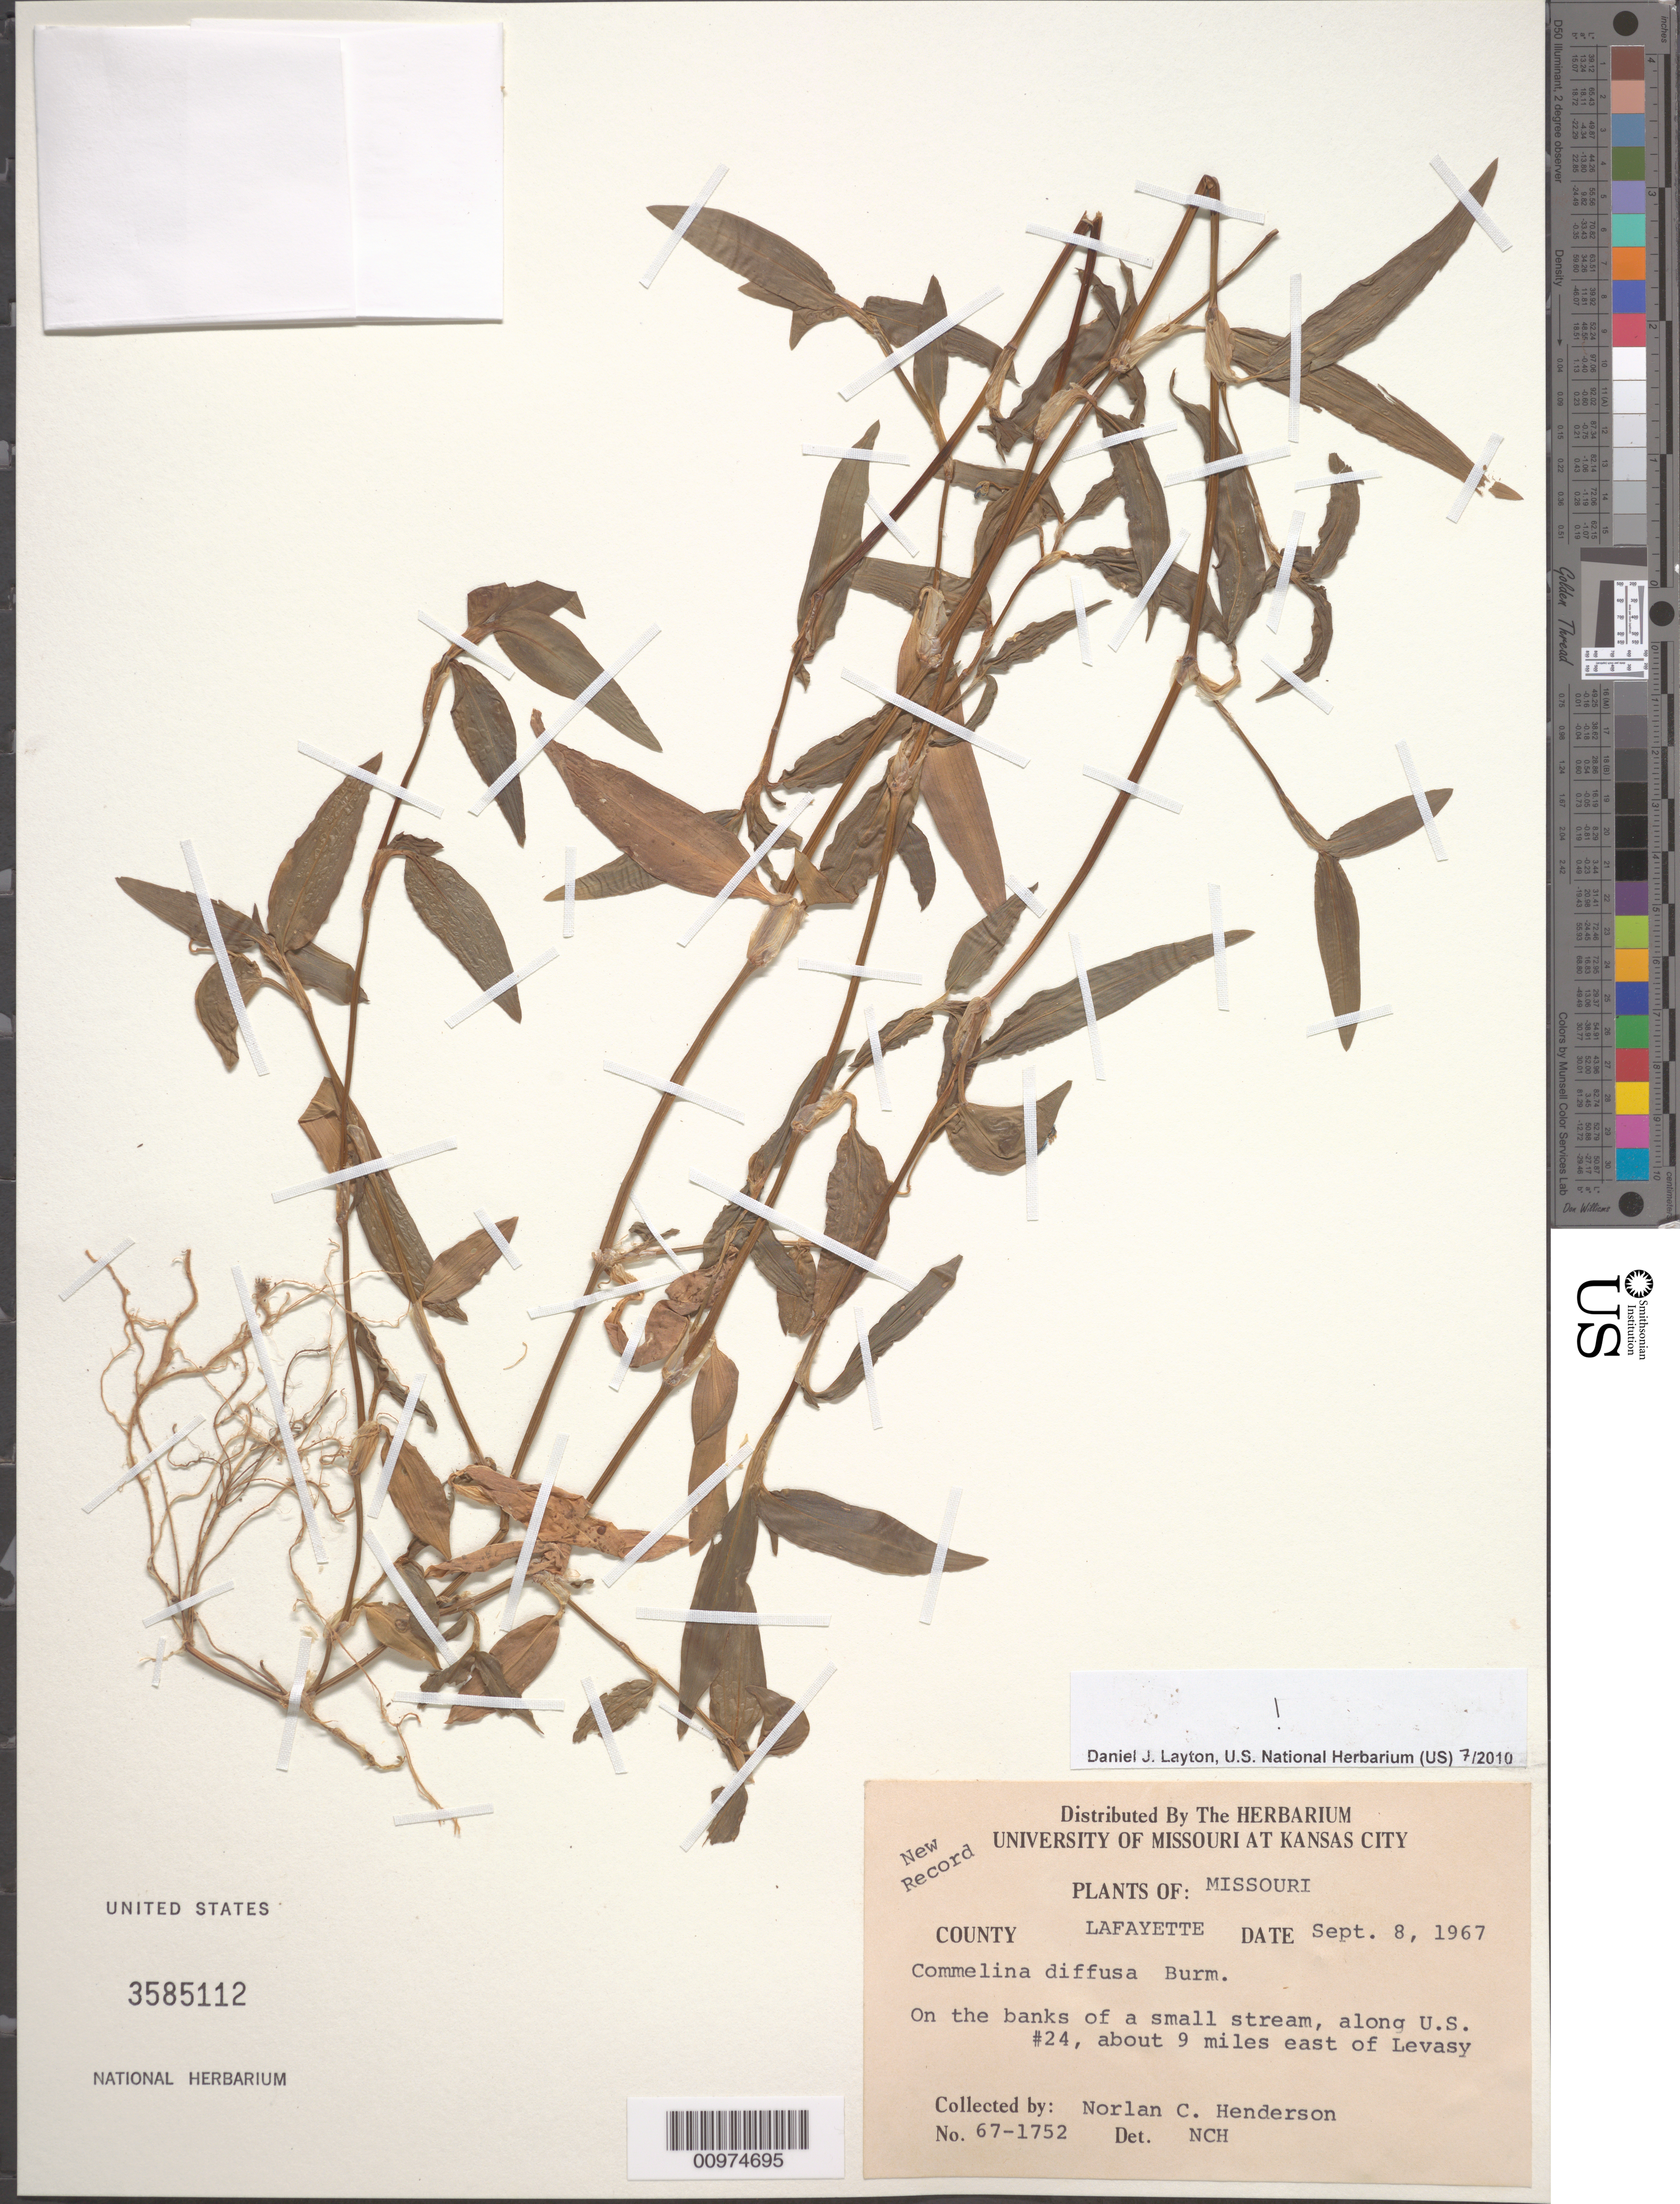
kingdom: Plantae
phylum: Tracheophyta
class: Liliopsida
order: Commelinales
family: Commelinaceae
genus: Commelina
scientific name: Commelina diffusa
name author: Burm. f.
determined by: Layton, Daniel J.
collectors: N. C. Henderson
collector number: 67-1752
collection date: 1967-09-08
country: United States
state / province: Missouri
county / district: Lafayette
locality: aling US #24, about 9 miles east of Levasy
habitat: On the banks of a small stream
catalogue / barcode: US 3585112